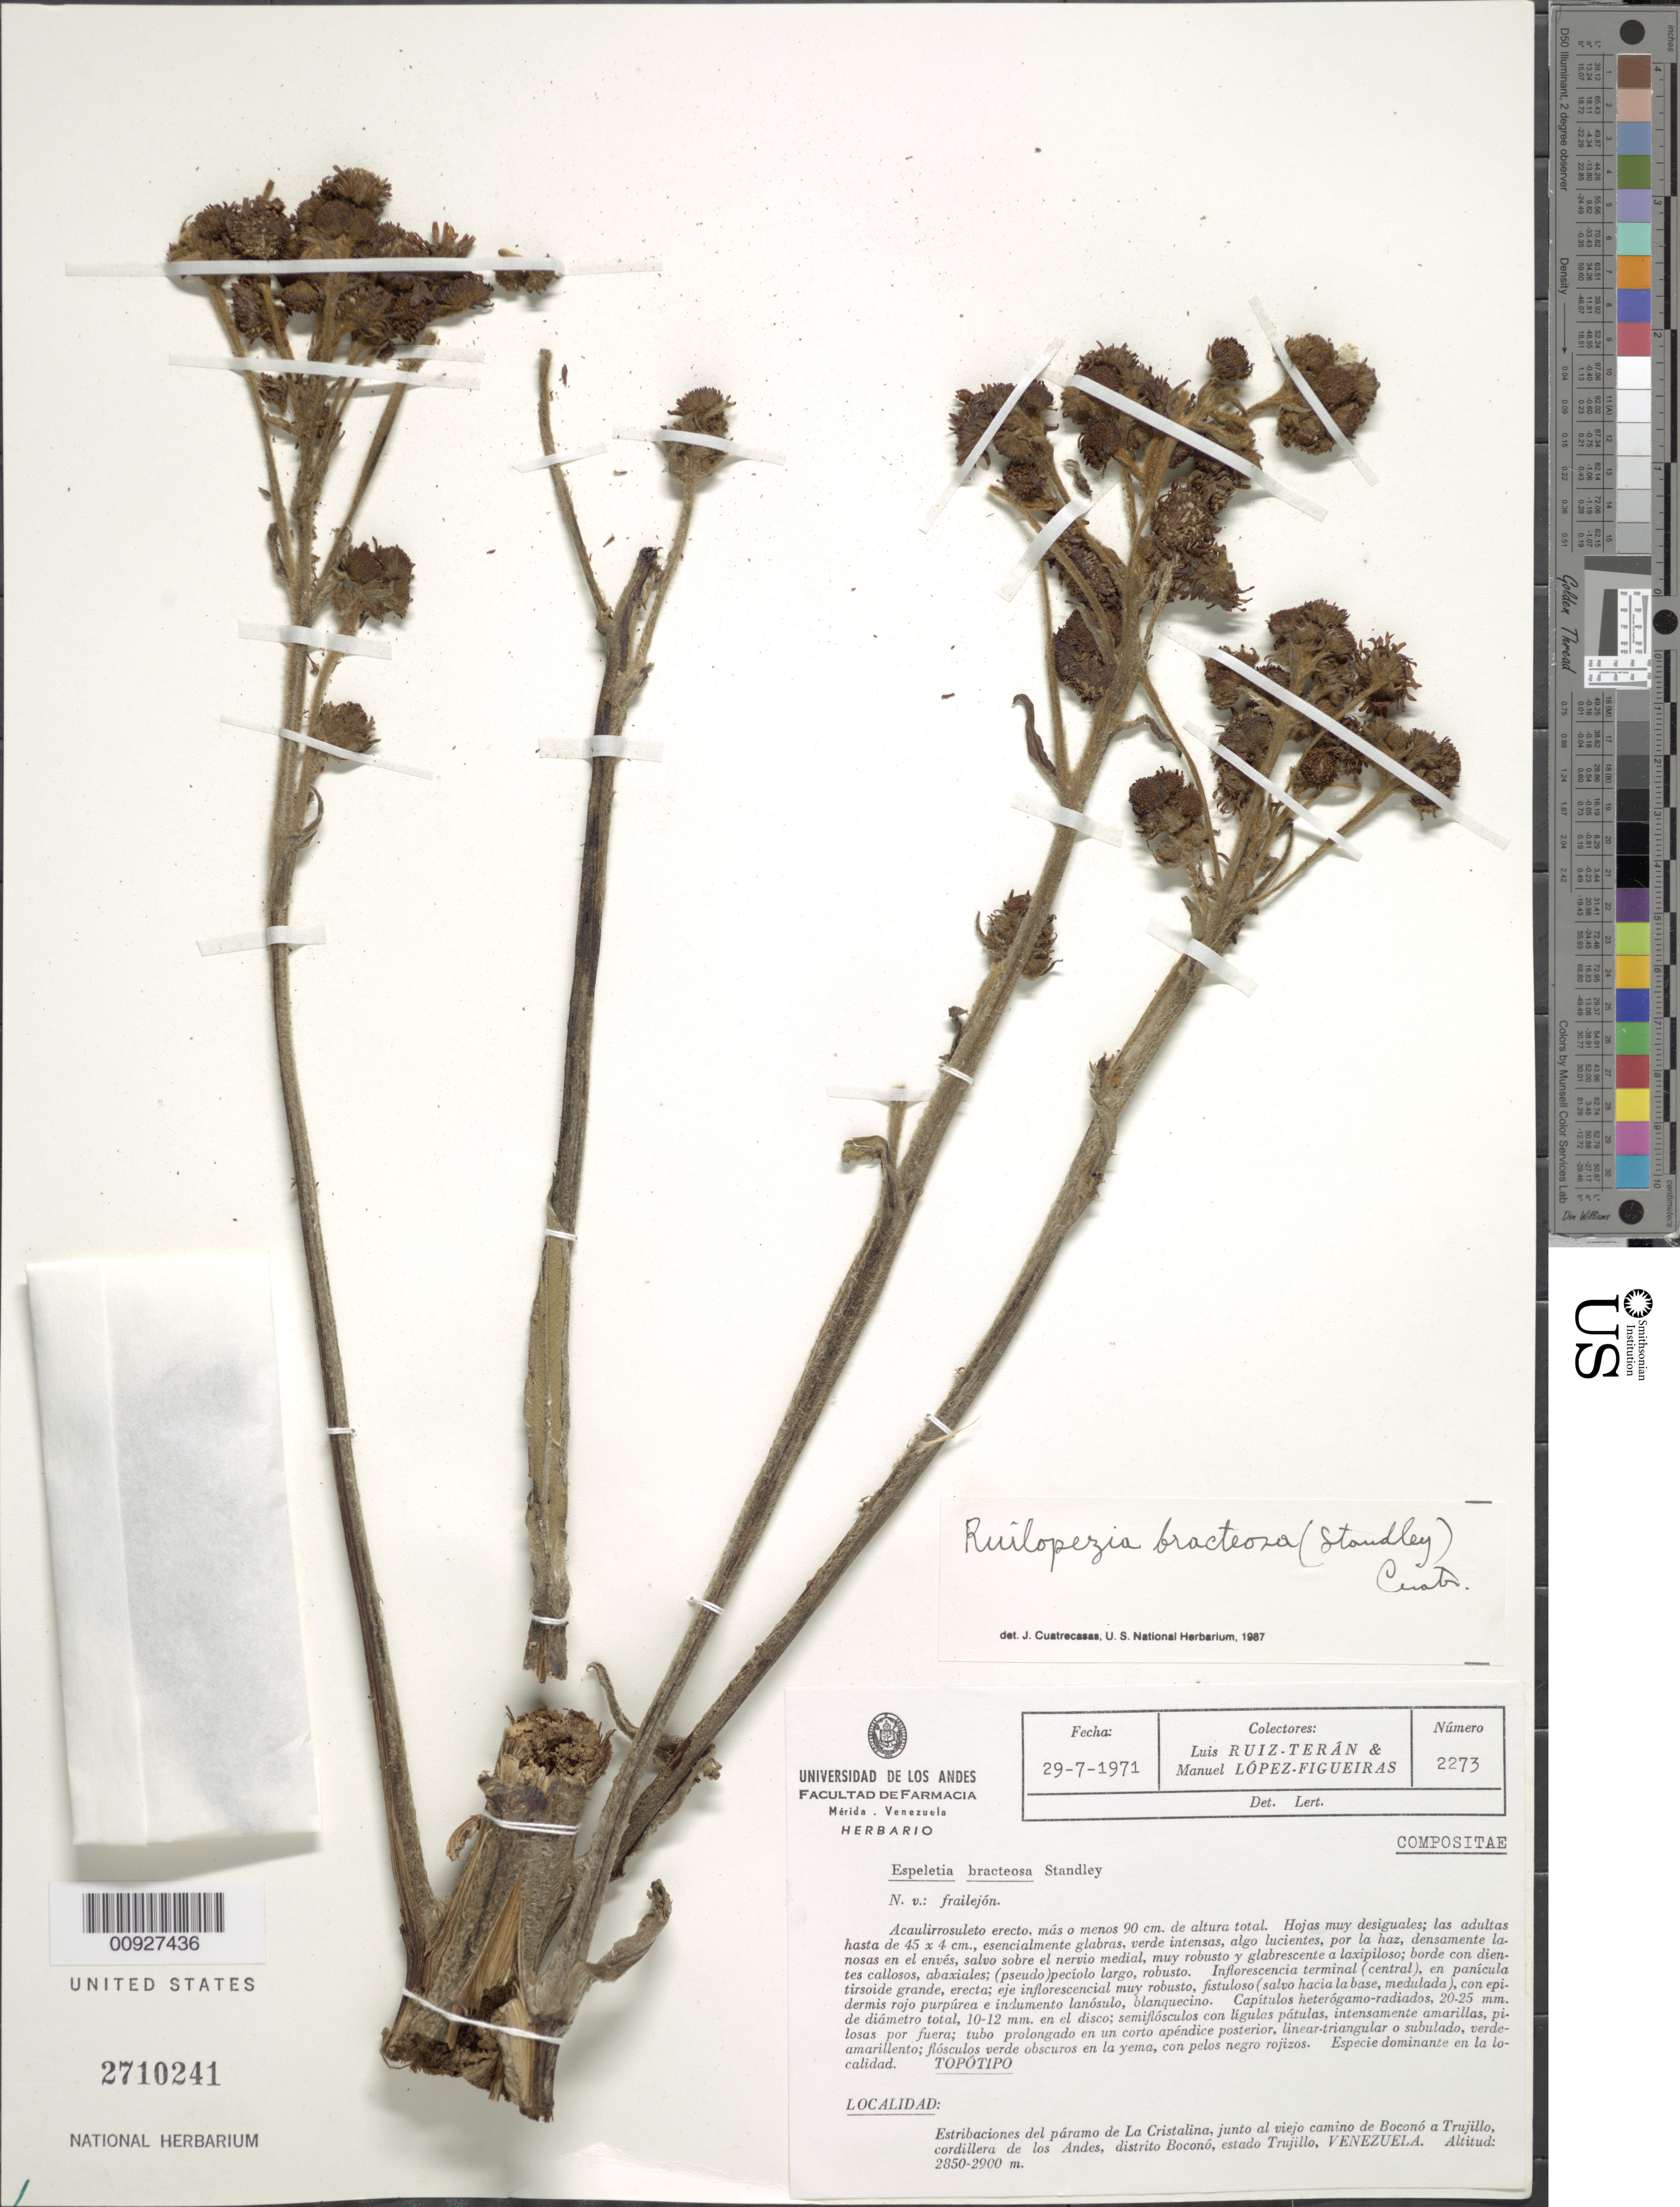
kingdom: Plantae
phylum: Tracheophyta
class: Magnoliopsida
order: Asterales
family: Asteraceae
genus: Ruilopezia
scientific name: Ruilopezia bracteosa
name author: (Standl.) Cuatrec.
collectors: L. Teran & M. López Figueiras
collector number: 2273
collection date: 1971-07-29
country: Venezuela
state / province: Trujillo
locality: Estribaciones del paramo de La Cristalina, junto al viejo camino de Bocono a Trujillo, Cordillera de los Andes, Distrito Bocono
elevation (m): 2850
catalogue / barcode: US 2710241